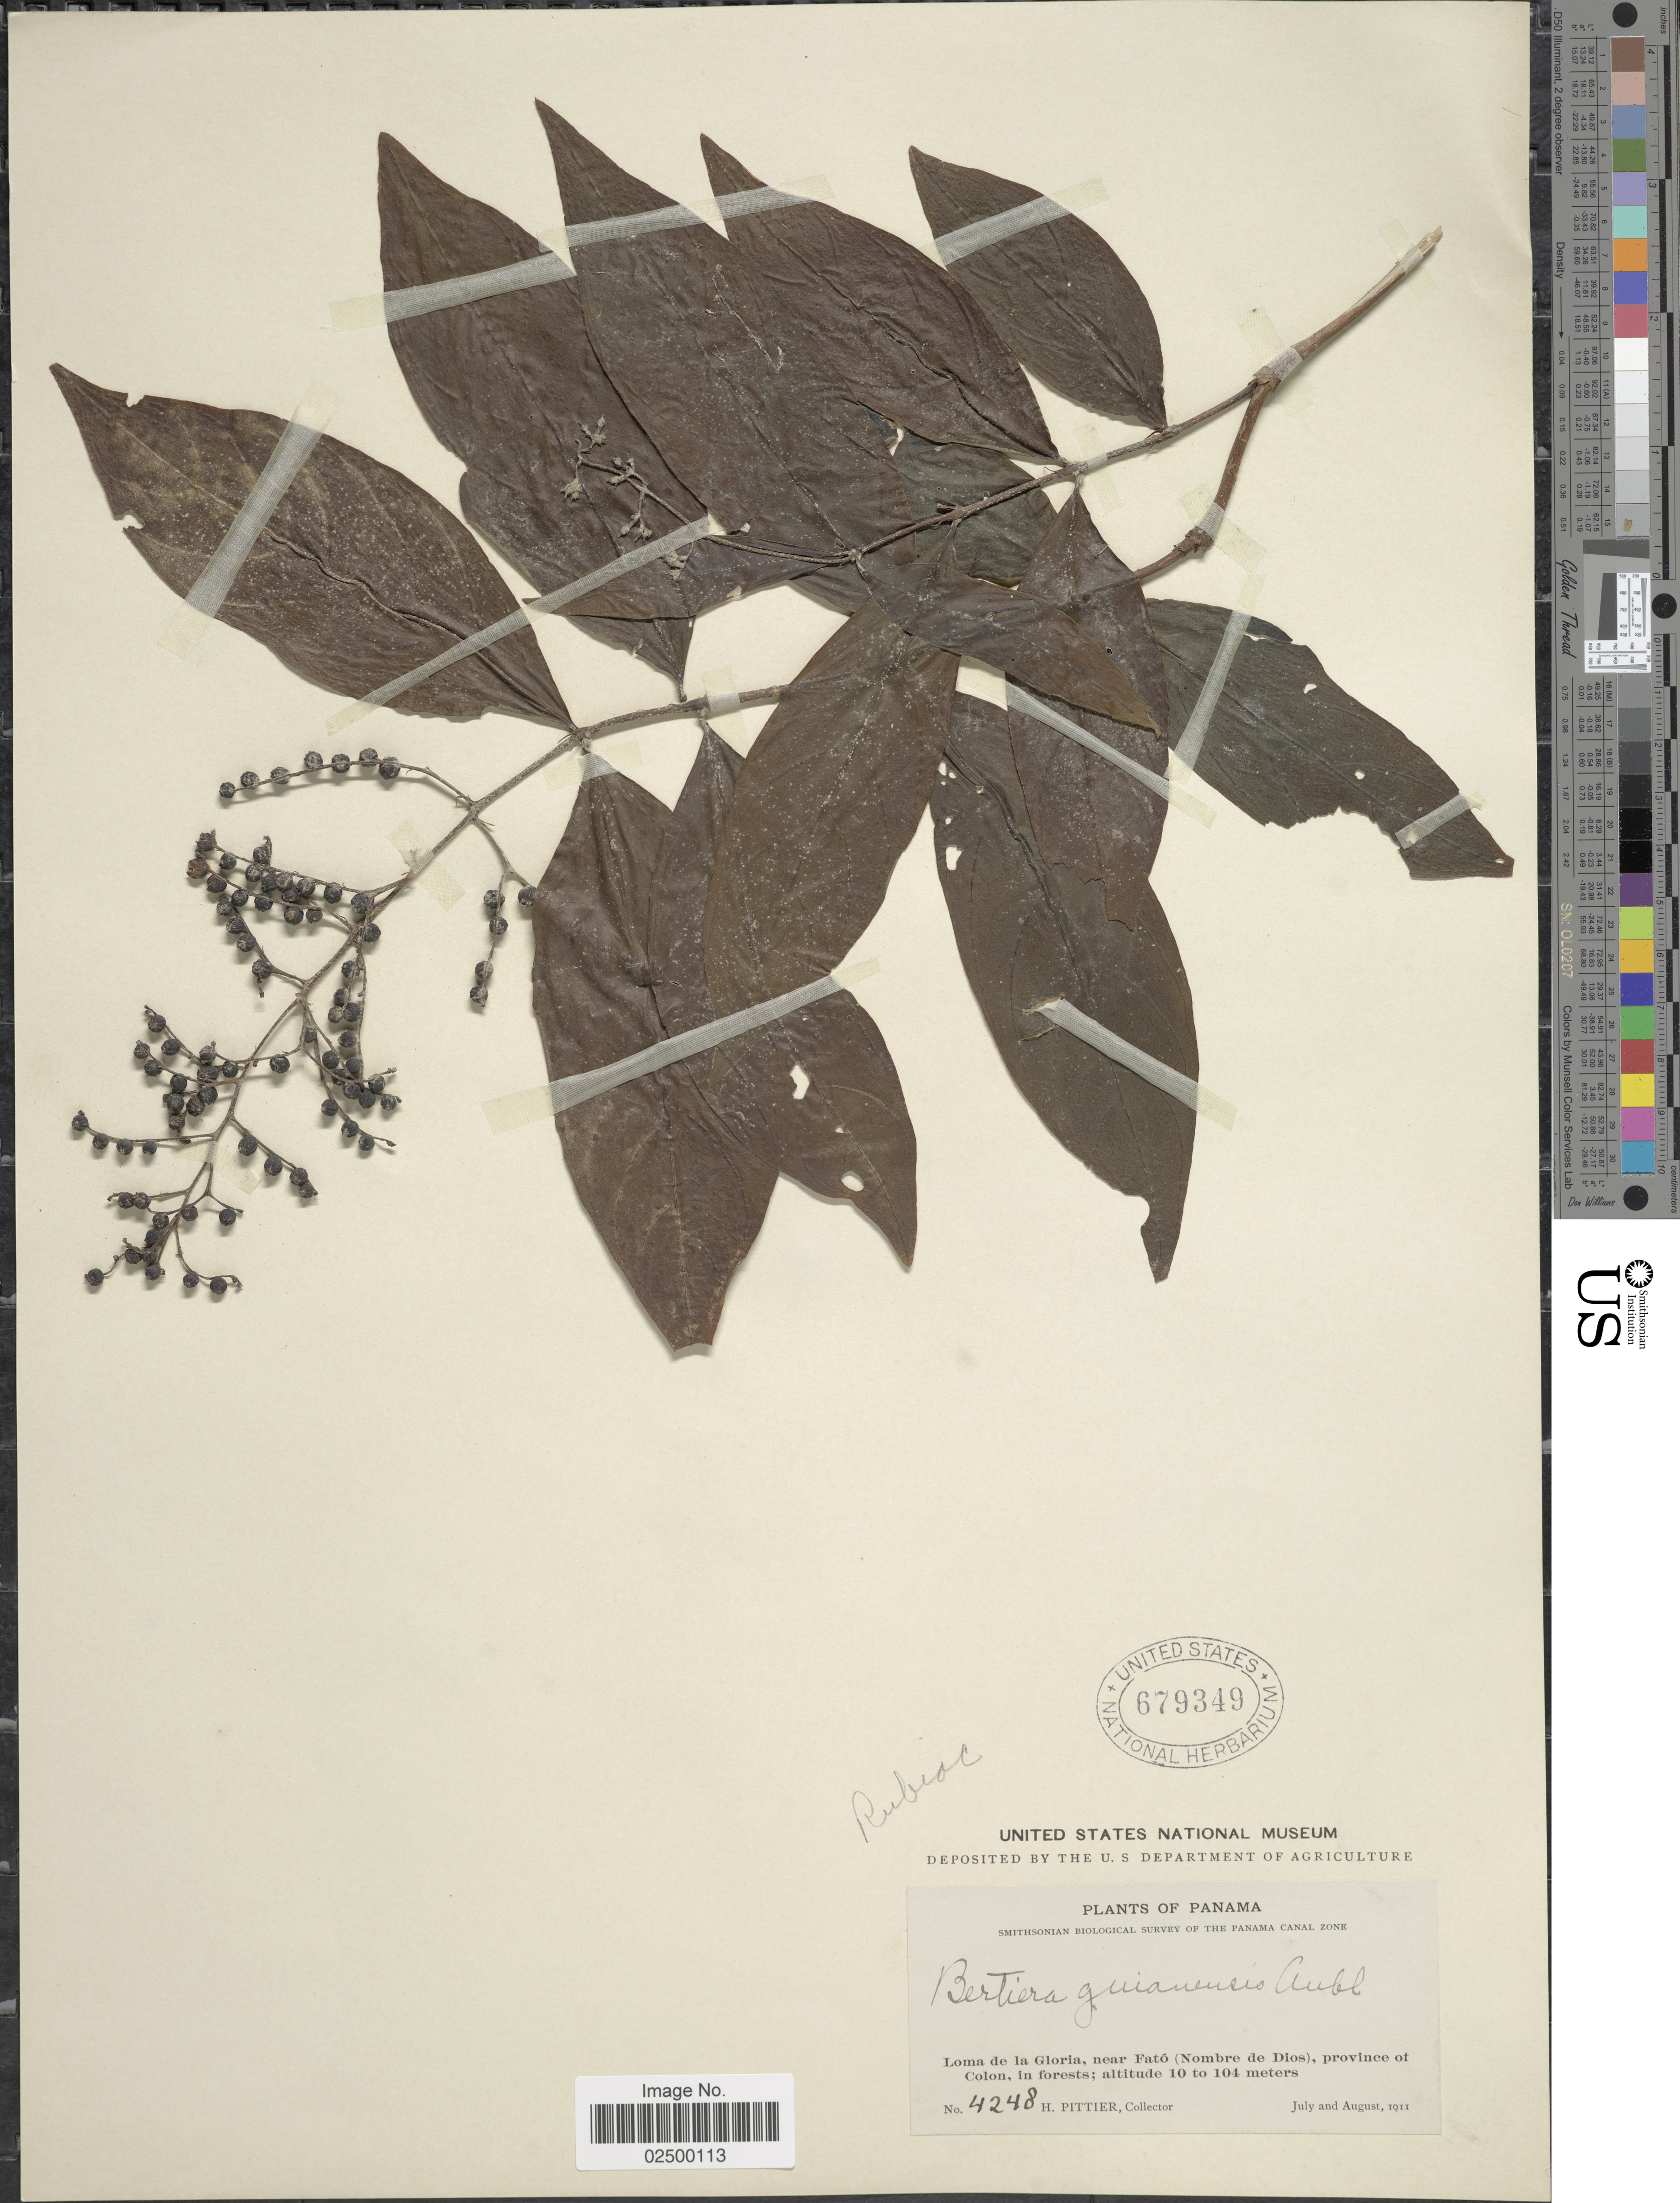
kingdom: Plantae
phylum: Tracheophyta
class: Magnoliopsida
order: Gentianales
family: Rubiaceae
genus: Bertiera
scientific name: Bertiera guianensis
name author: Aubl.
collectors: H. F. Pittier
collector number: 4248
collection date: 1911-07/1911-08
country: Panama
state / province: Colón / Panamá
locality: Panama Canal Zone, Loma de la Gloria, near Fato (Nombre de Dios), province of Colon, in forests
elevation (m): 10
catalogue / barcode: US 679349